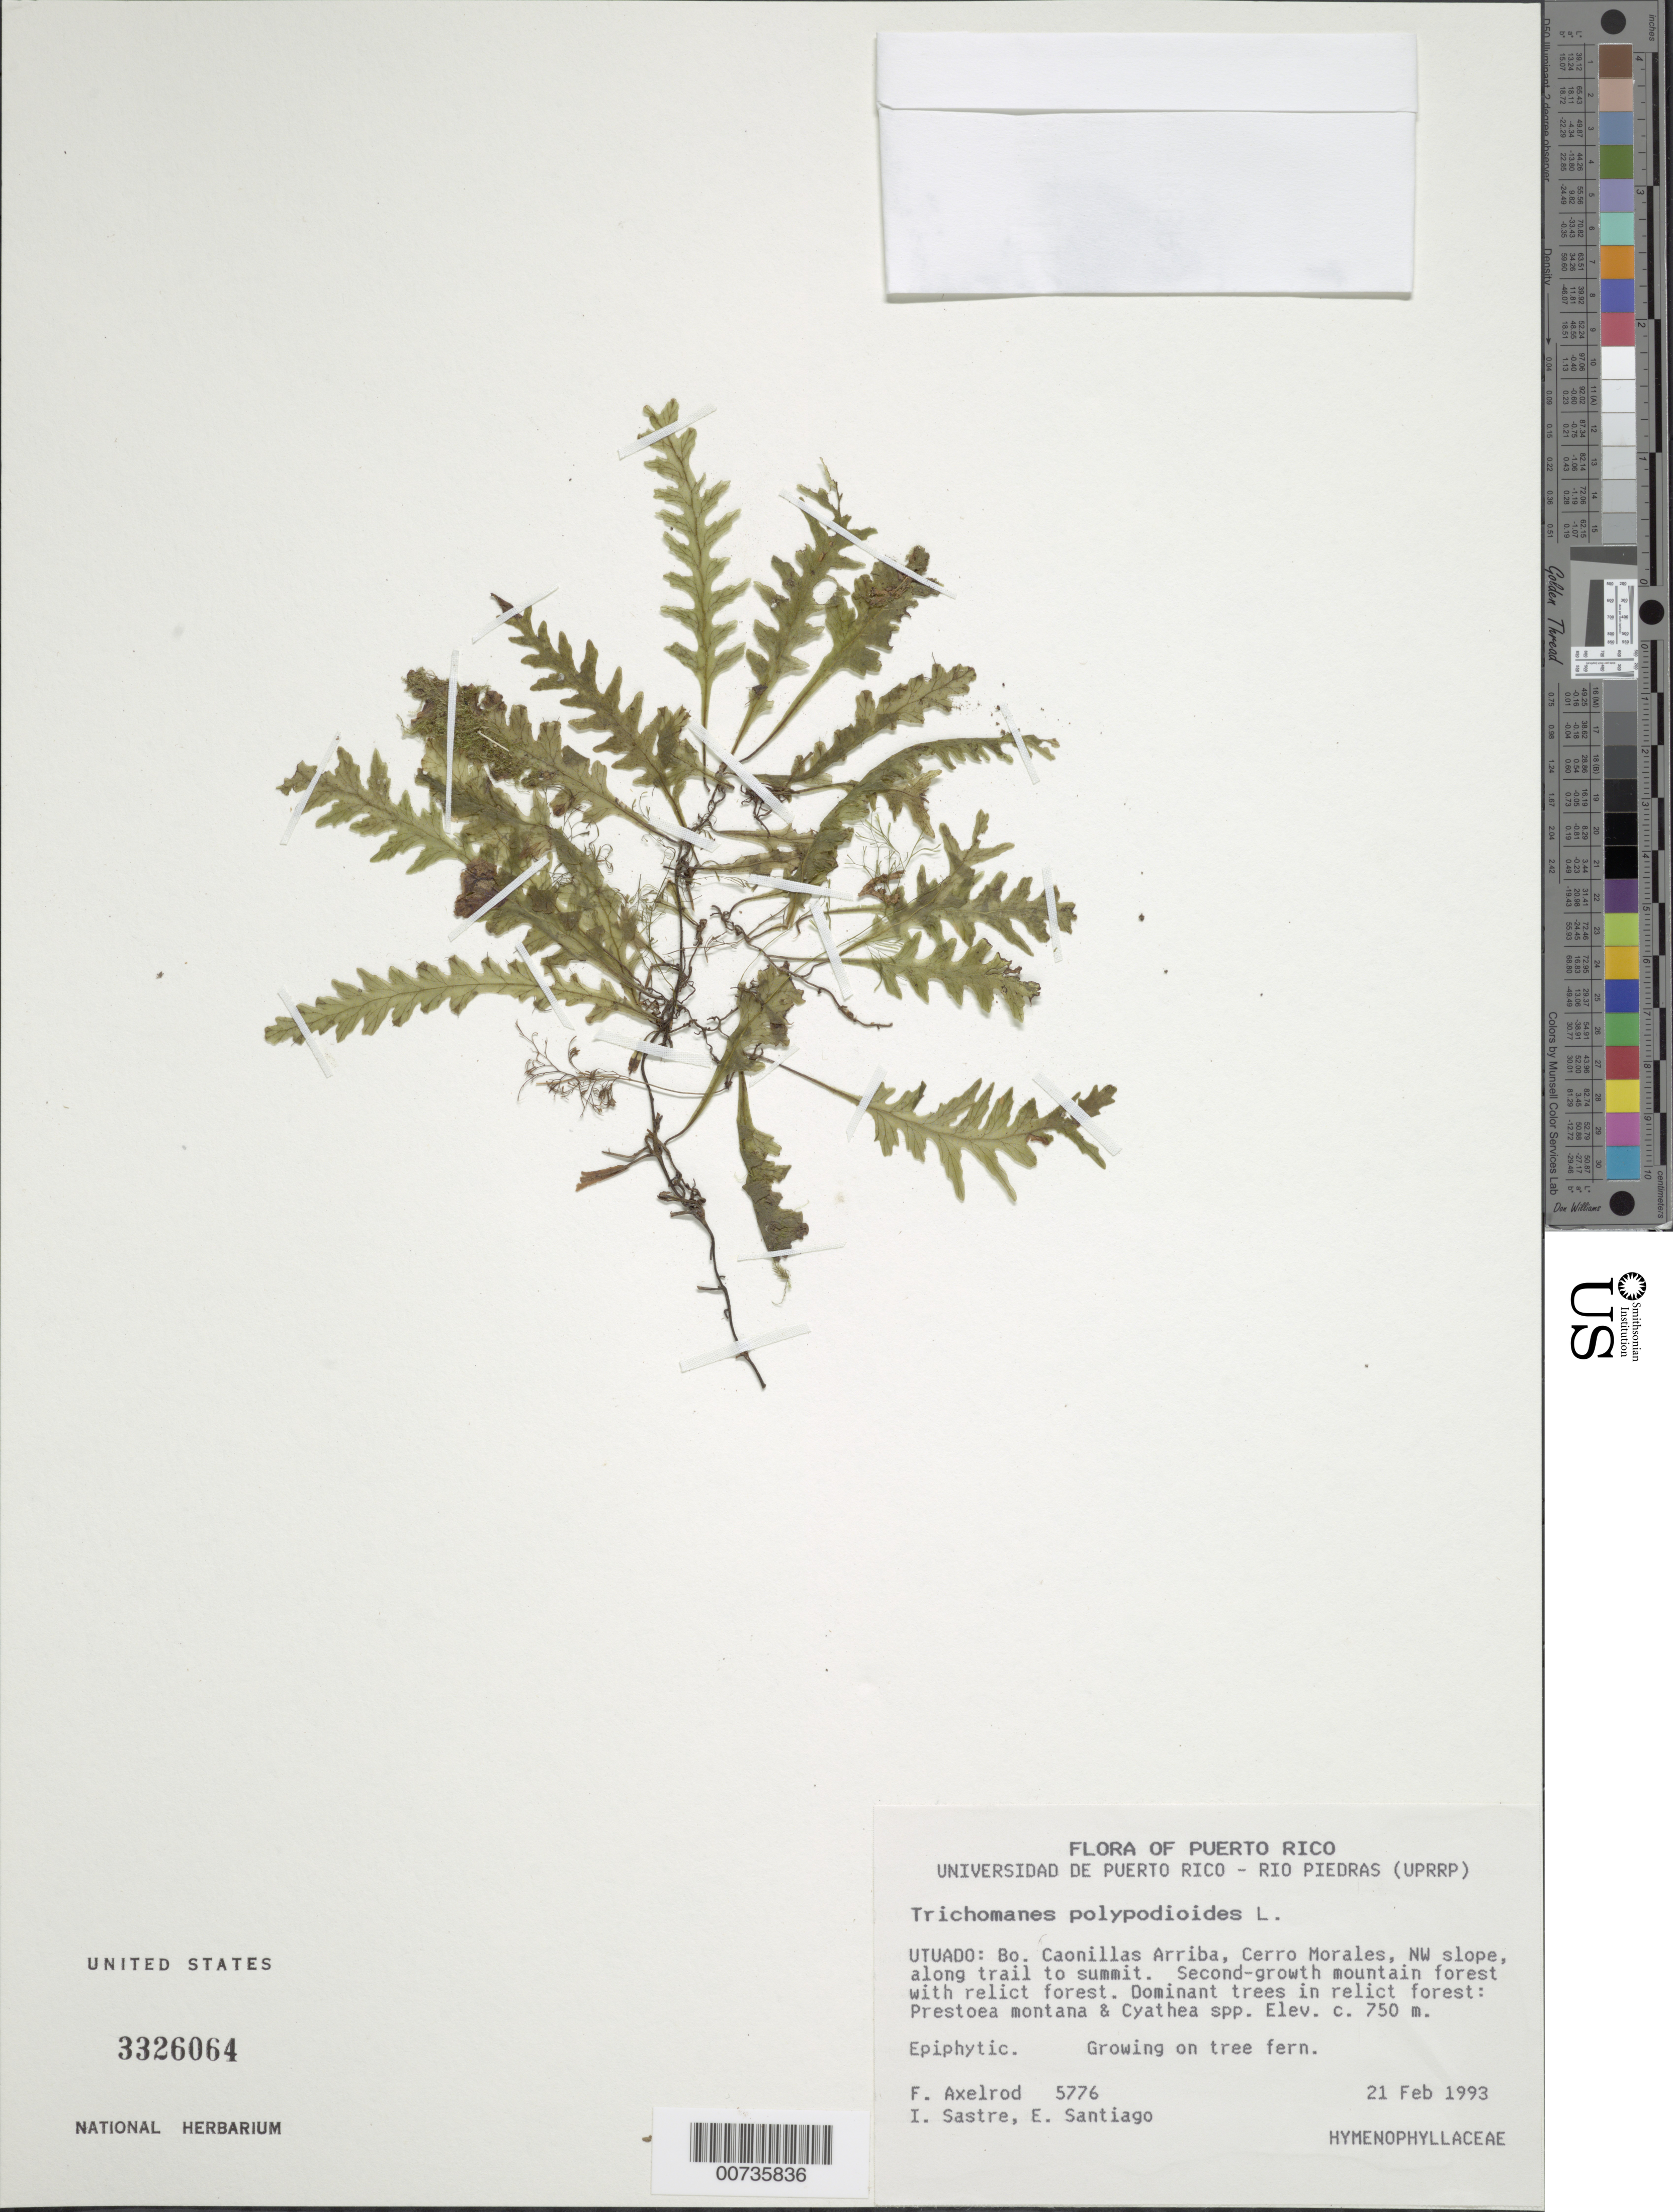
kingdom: Plantae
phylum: Tracheophyta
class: Polypodiopsida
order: Hymenophyllales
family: Hymenophyllaceae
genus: Trichomanes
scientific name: Trichomanes polypodioides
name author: L.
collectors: F. S. Axelrod, I. Sastre-de Jesús & E. Santiago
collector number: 5776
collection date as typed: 21 Feb 1993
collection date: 1993-02-21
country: Puerto Rico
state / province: Utuado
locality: Utuado: Bo. Caonillas Arriba, Cerro Morales, NW slope along trail to summit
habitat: Second-growth mountain forest w/relict forest. Dominant trees in relict forest: Prestoea montana & Cyathea spp.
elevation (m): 750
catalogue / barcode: US 3326064